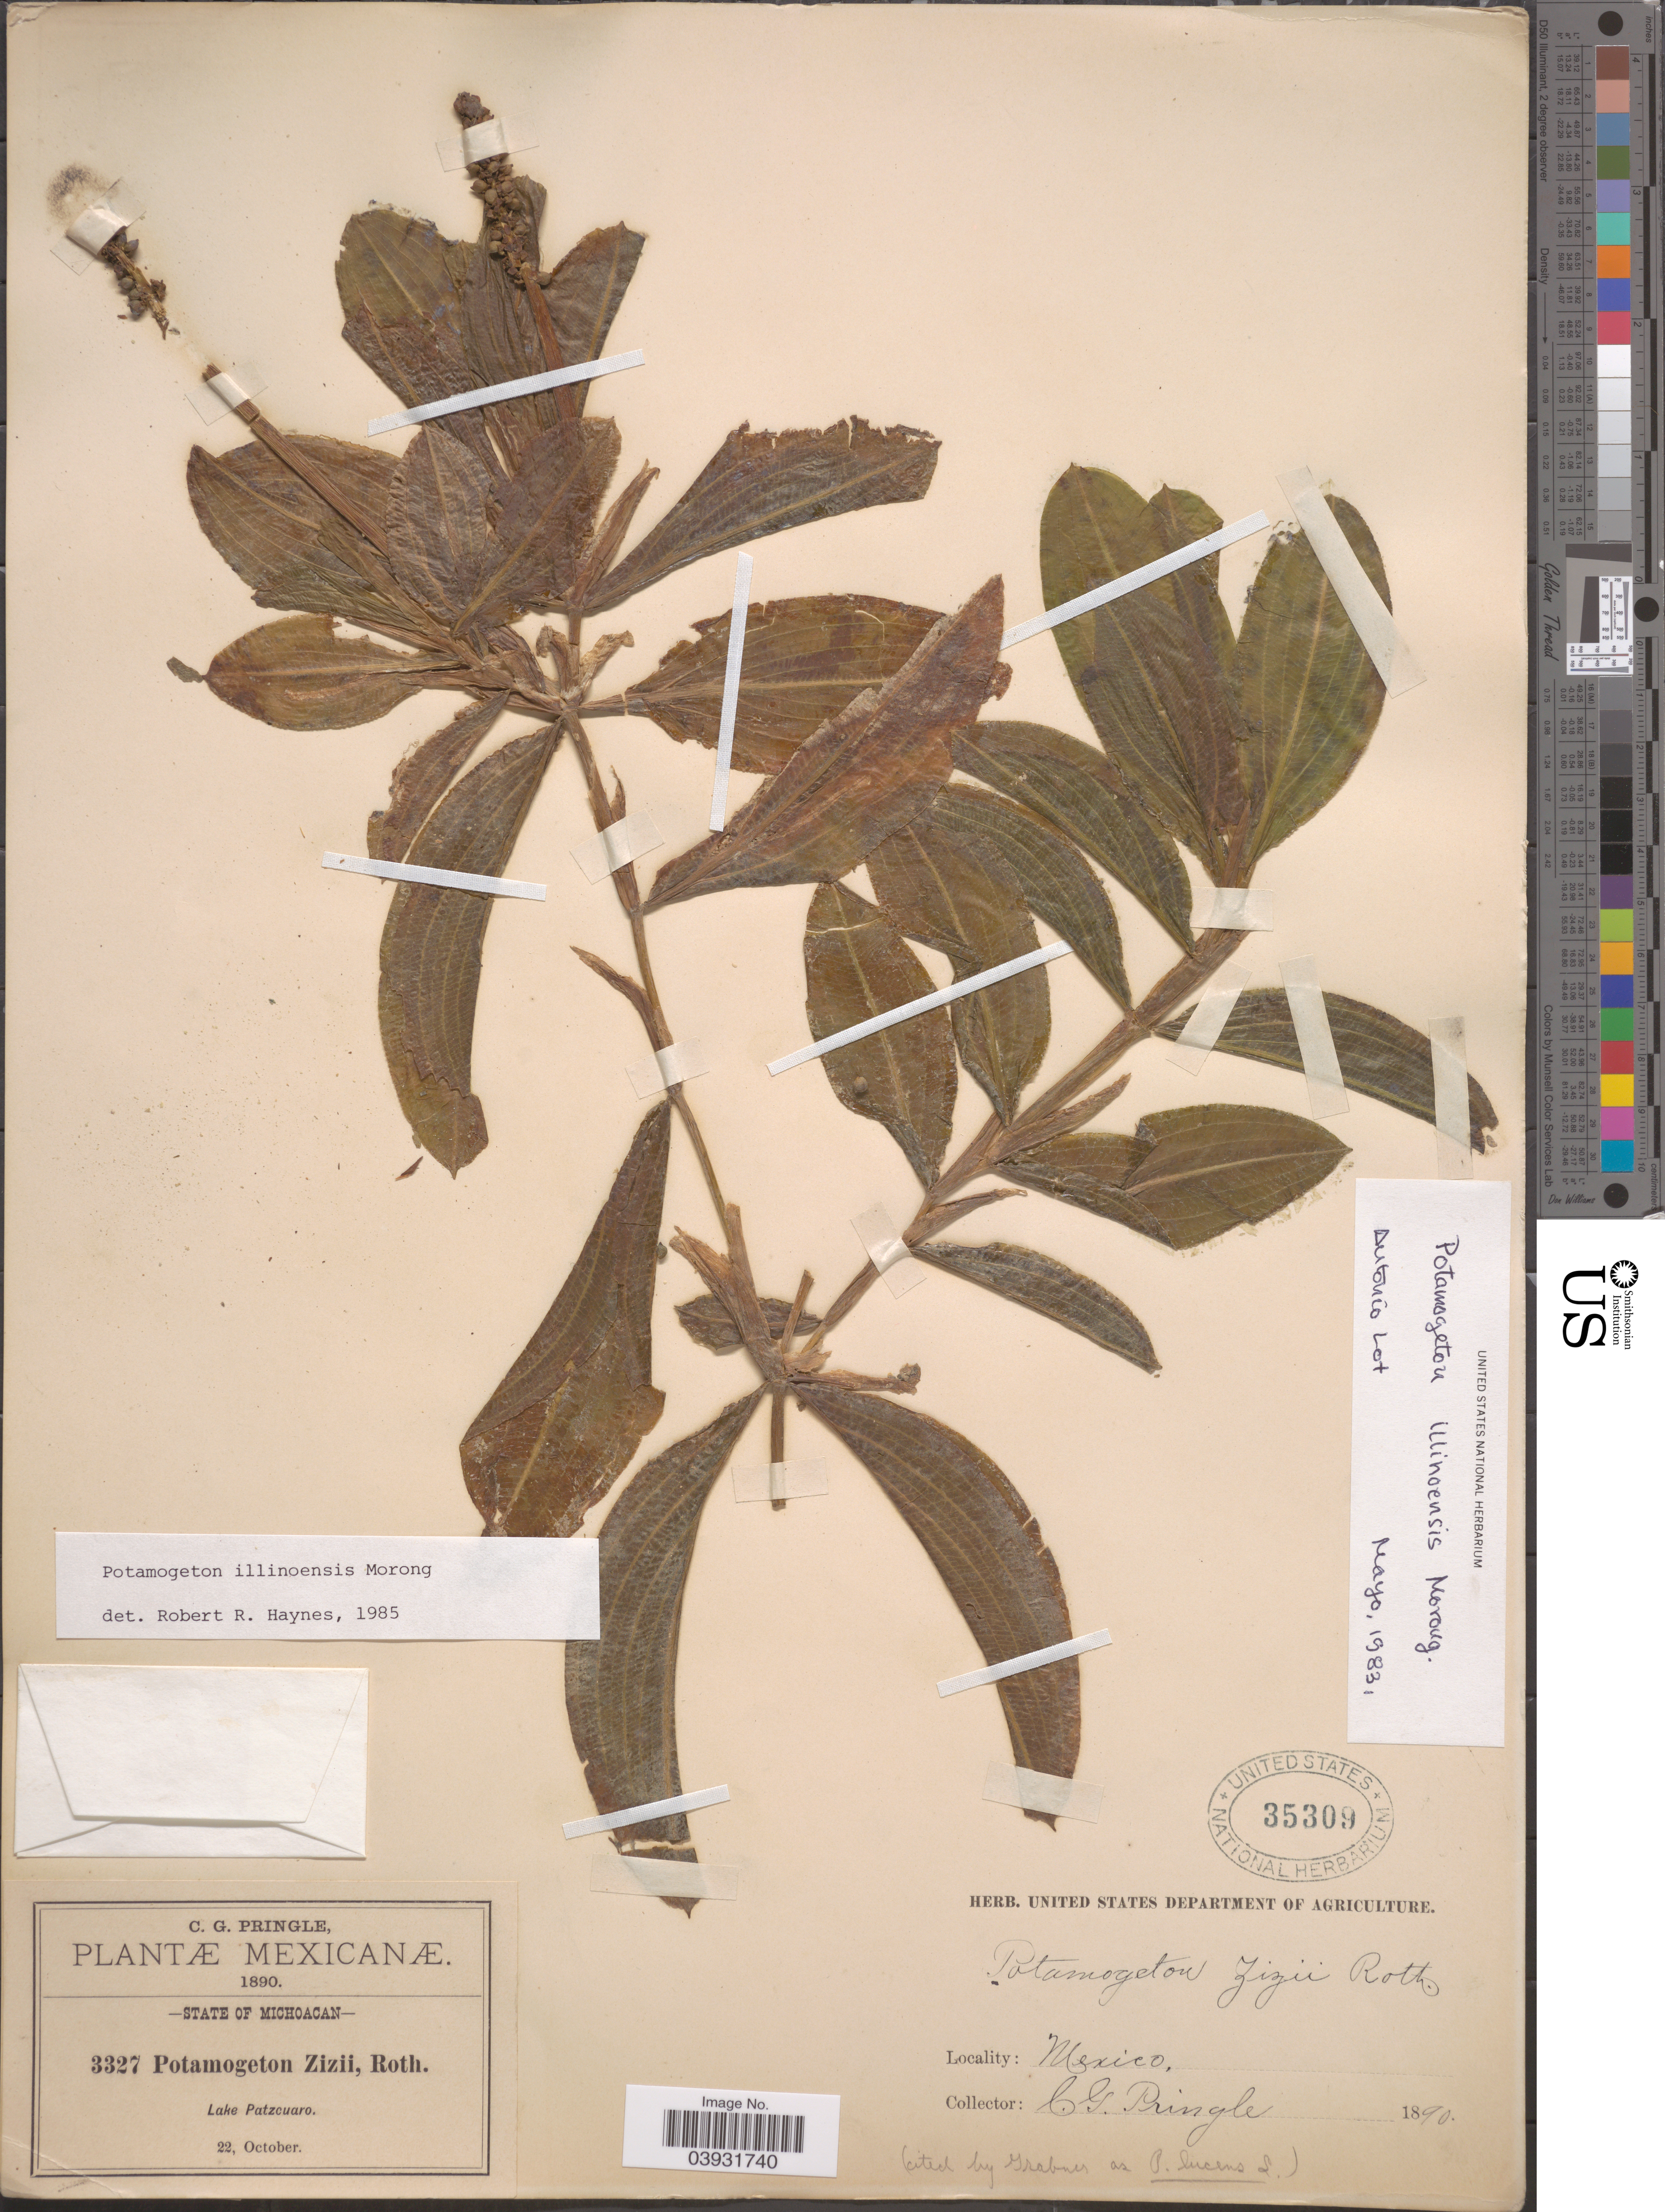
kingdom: Plantae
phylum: Tracheophyta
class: Liliopsida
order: Alismatales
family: Potamogetonaceae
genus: Potamogeton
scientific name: Potamogeton illinoensis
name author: Morong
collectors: C. G. Pringle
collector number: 3327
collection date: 1890-10-22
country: Mexico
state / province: Michoacán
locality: Lake Patzcuaro.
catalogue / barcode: US 35309